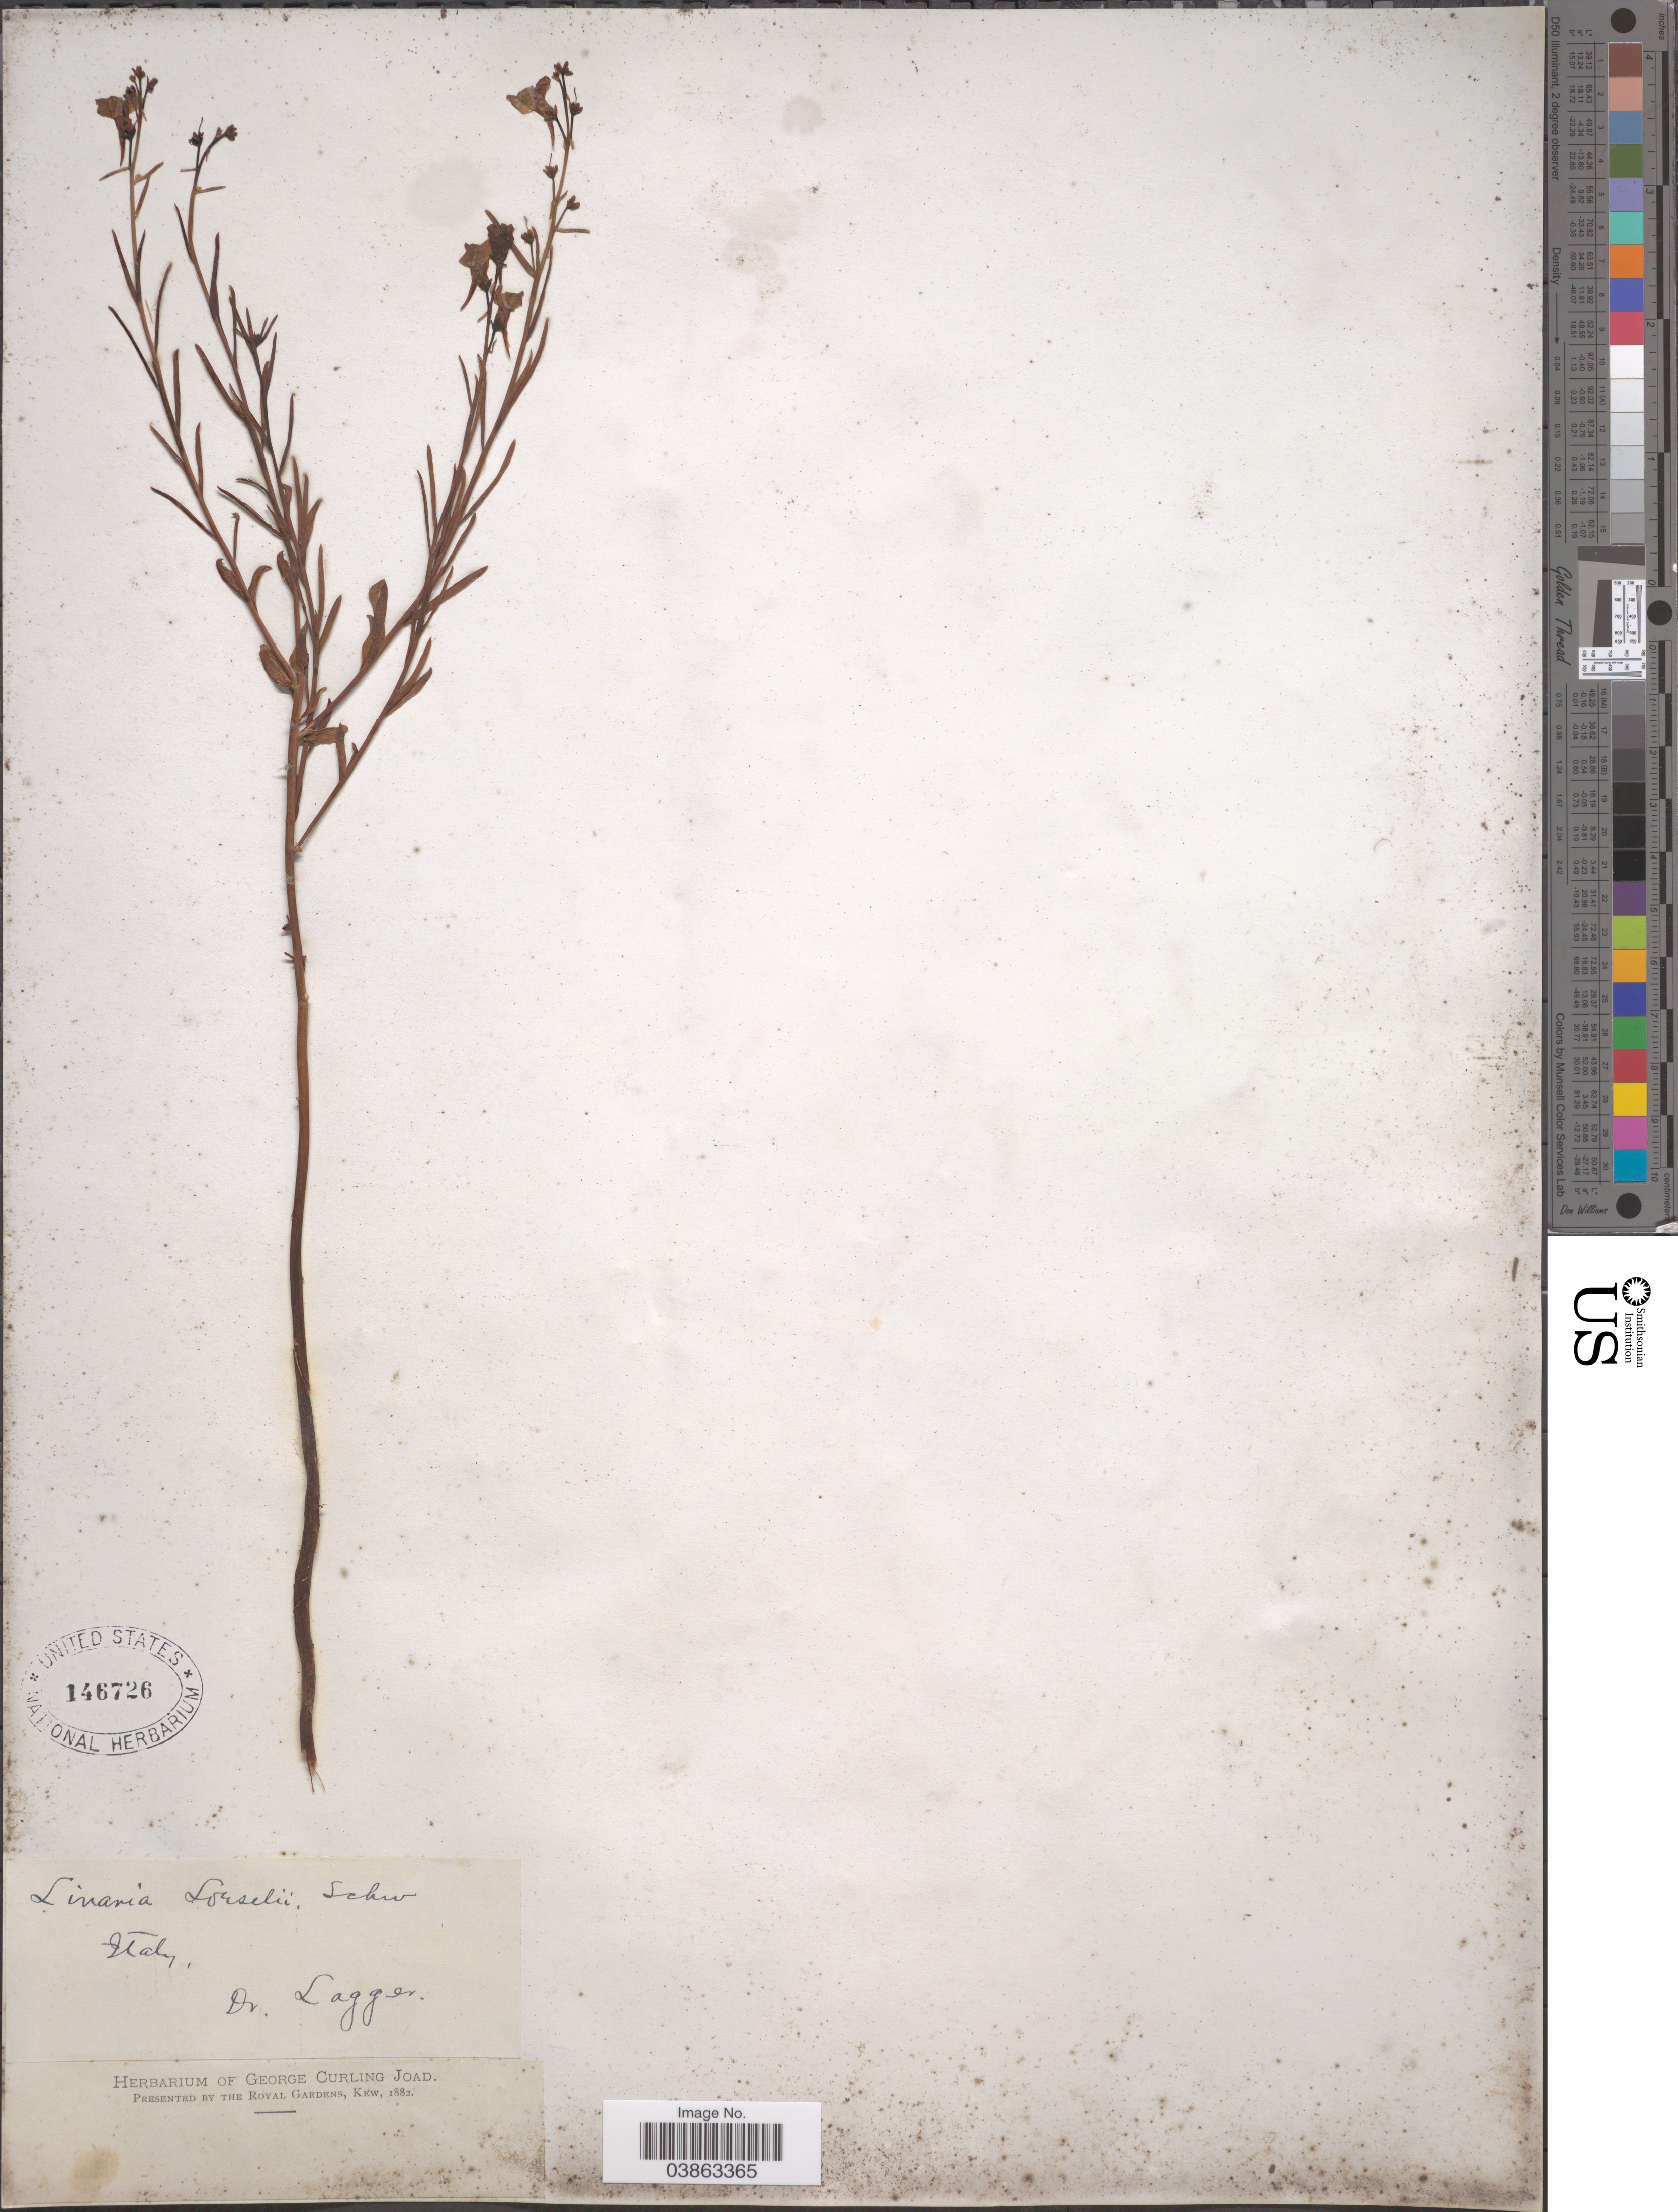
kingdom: Plantae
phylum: Tracheophyta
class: Magnoliopsida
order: Lamiales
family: Plantaginaceae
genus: Linaria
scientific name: Linaria loeselii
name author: Schweigg.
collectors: D. Lagger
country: Italy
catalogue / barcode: US 146726